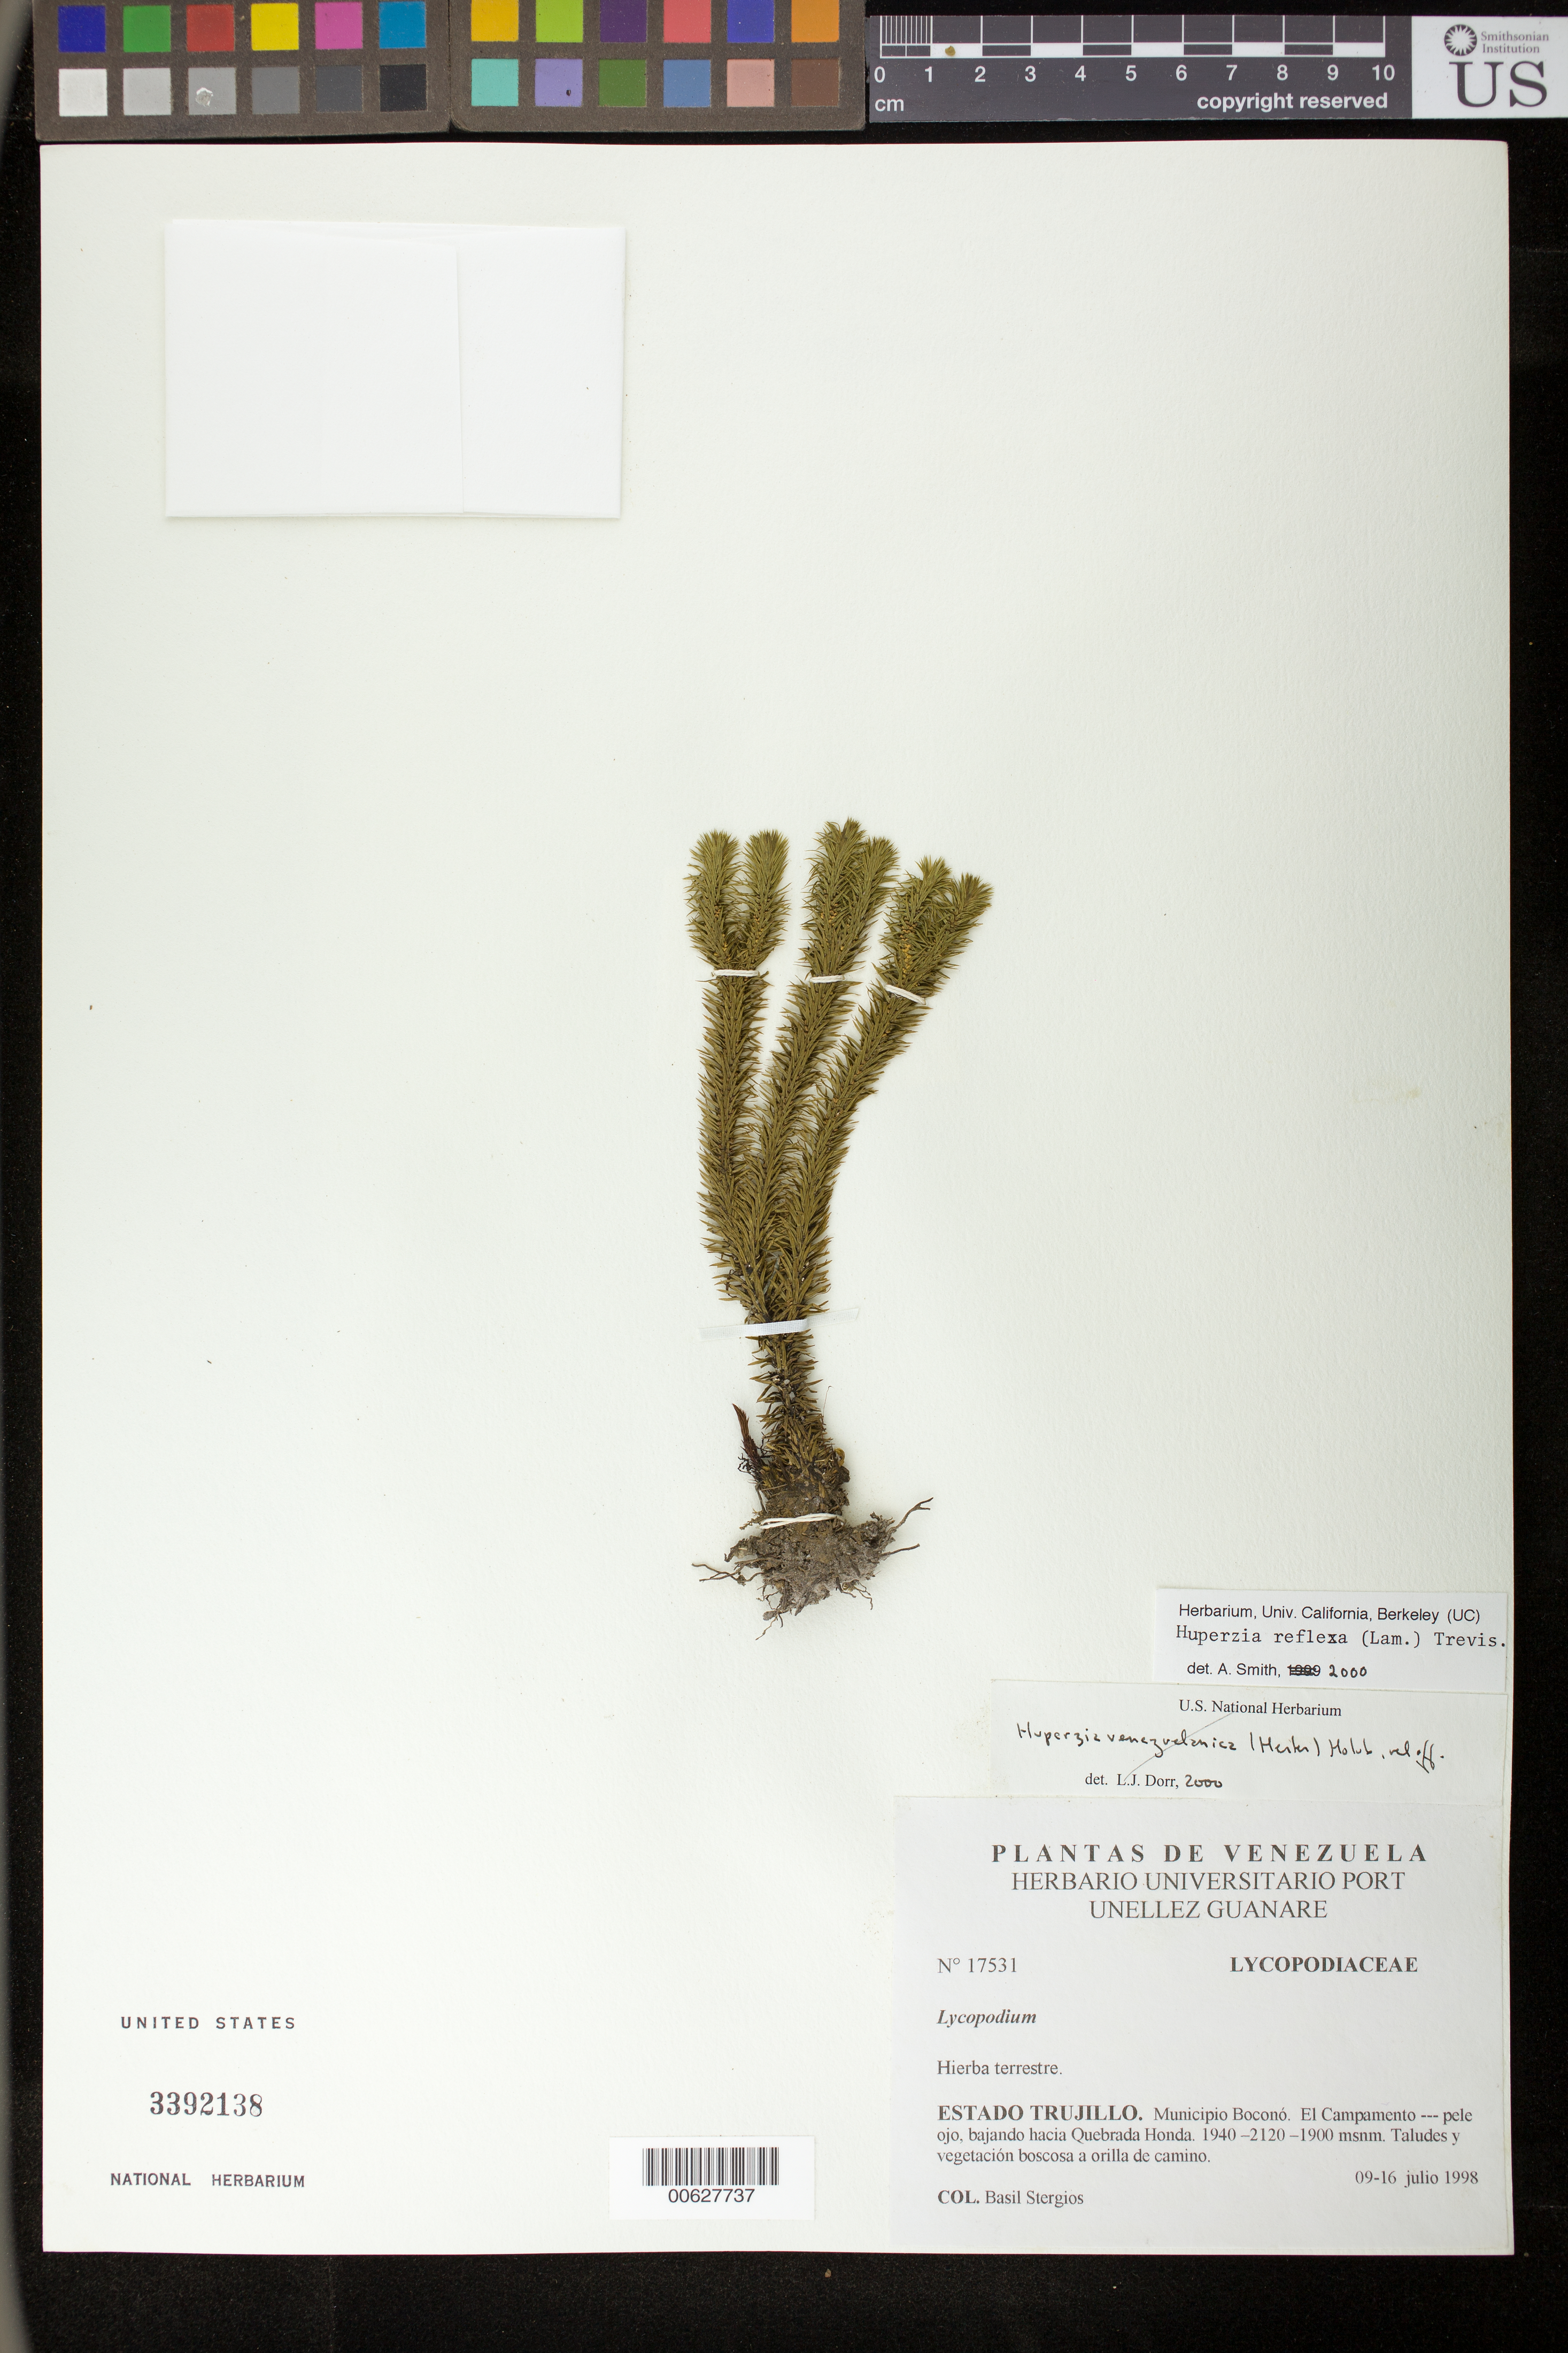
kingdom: Plantae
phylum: Tracheophyta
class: Lycopodiopsida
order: Lycopodiales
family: Lycopodiaceae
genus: Phlegmariurus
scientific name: Phlegmariurus reflexus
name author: (Lam.) B. Øllg.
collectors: B. G. Stergios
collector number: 17531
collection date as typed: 09 Jul 1998 to 16 Jul 1998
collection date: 1998-07-09/1998-07-16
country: Venezuela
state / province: Trujillo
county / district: Boconó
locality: Parque Nacional Guaramacal, El campamento-pele ojo, bajando hacia Quebrada Honda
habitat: Taludes y vegetación boscosa a orilla de camino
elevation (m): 1900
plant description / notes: PORT, US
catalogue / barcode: US 3392138